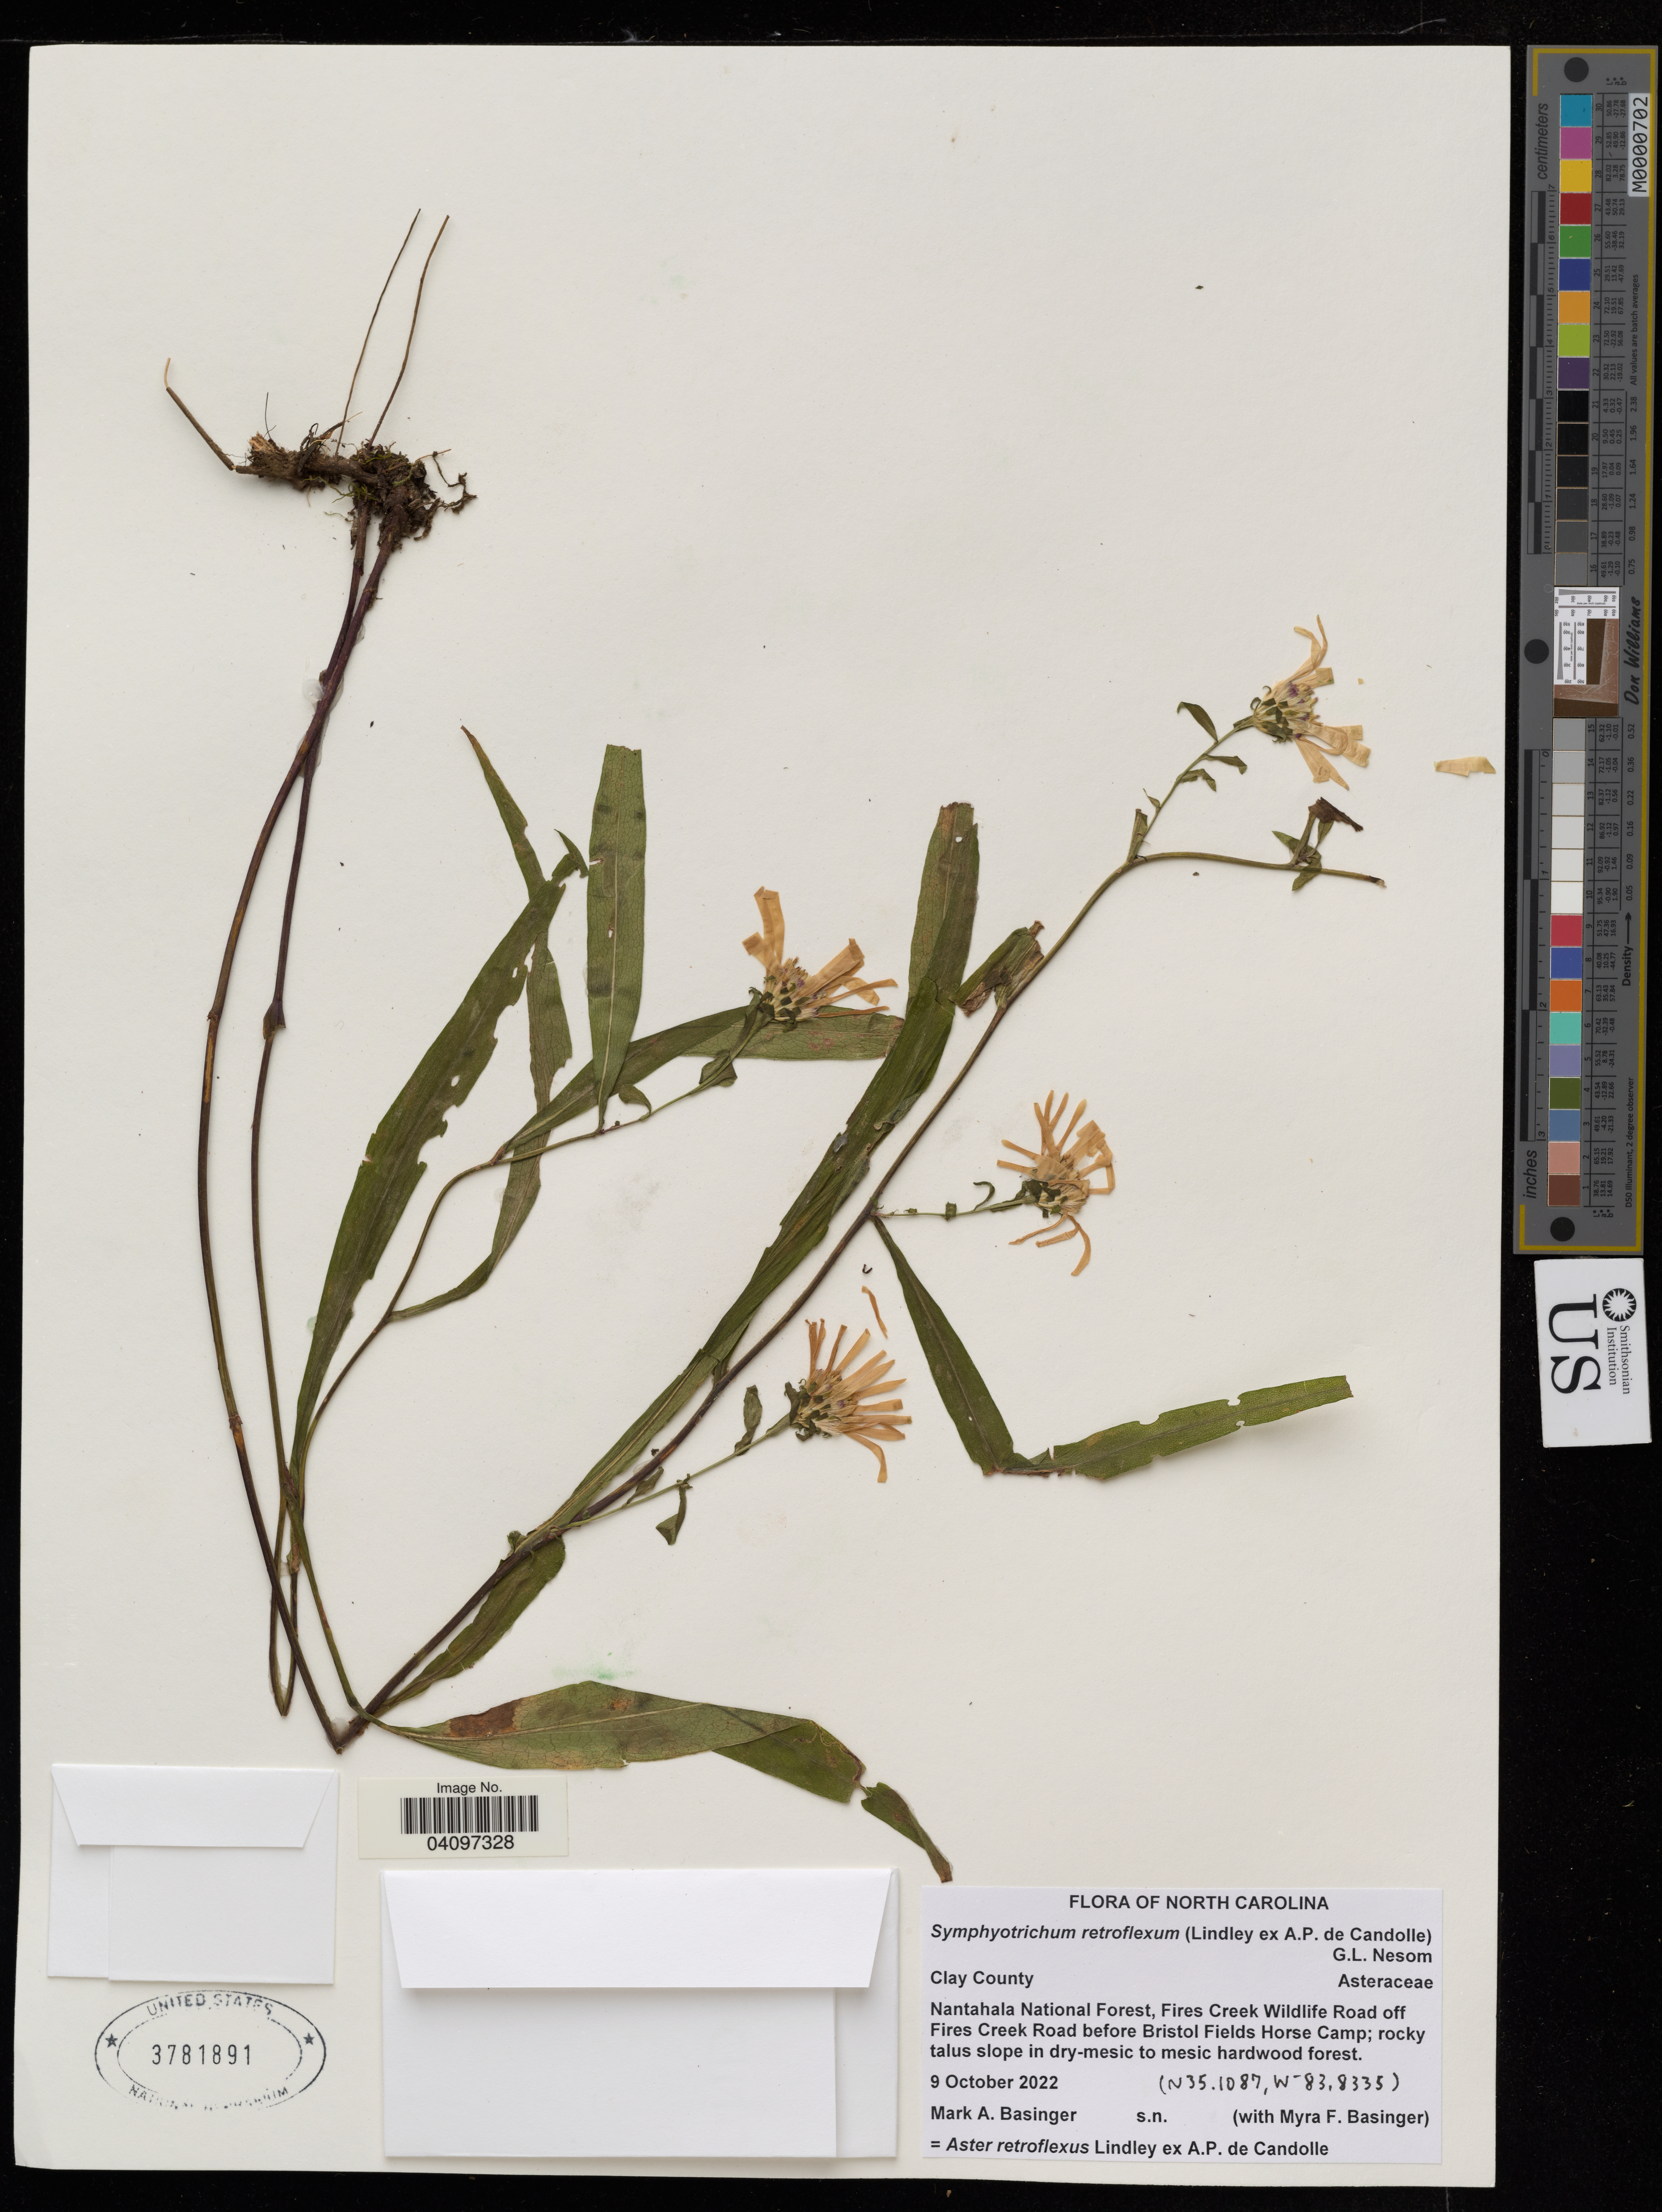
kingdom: Plantae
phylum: Tracheophyta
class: Magnoliopsida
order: Asterales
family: Asteraceae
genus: Symphyotrichum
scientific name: Symphyotrichum retroflexum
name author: (Lindl.) G.L. Nesom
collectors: M. Basinger & M. Basinger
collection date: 2022-10-09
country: United States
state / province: North Carolina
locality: Clay County, Nantahala National Forest, Fires Creek Wildlife Road off Fires Creek Road before Bristol Fields Horse Camp.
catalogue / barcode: US 3781891